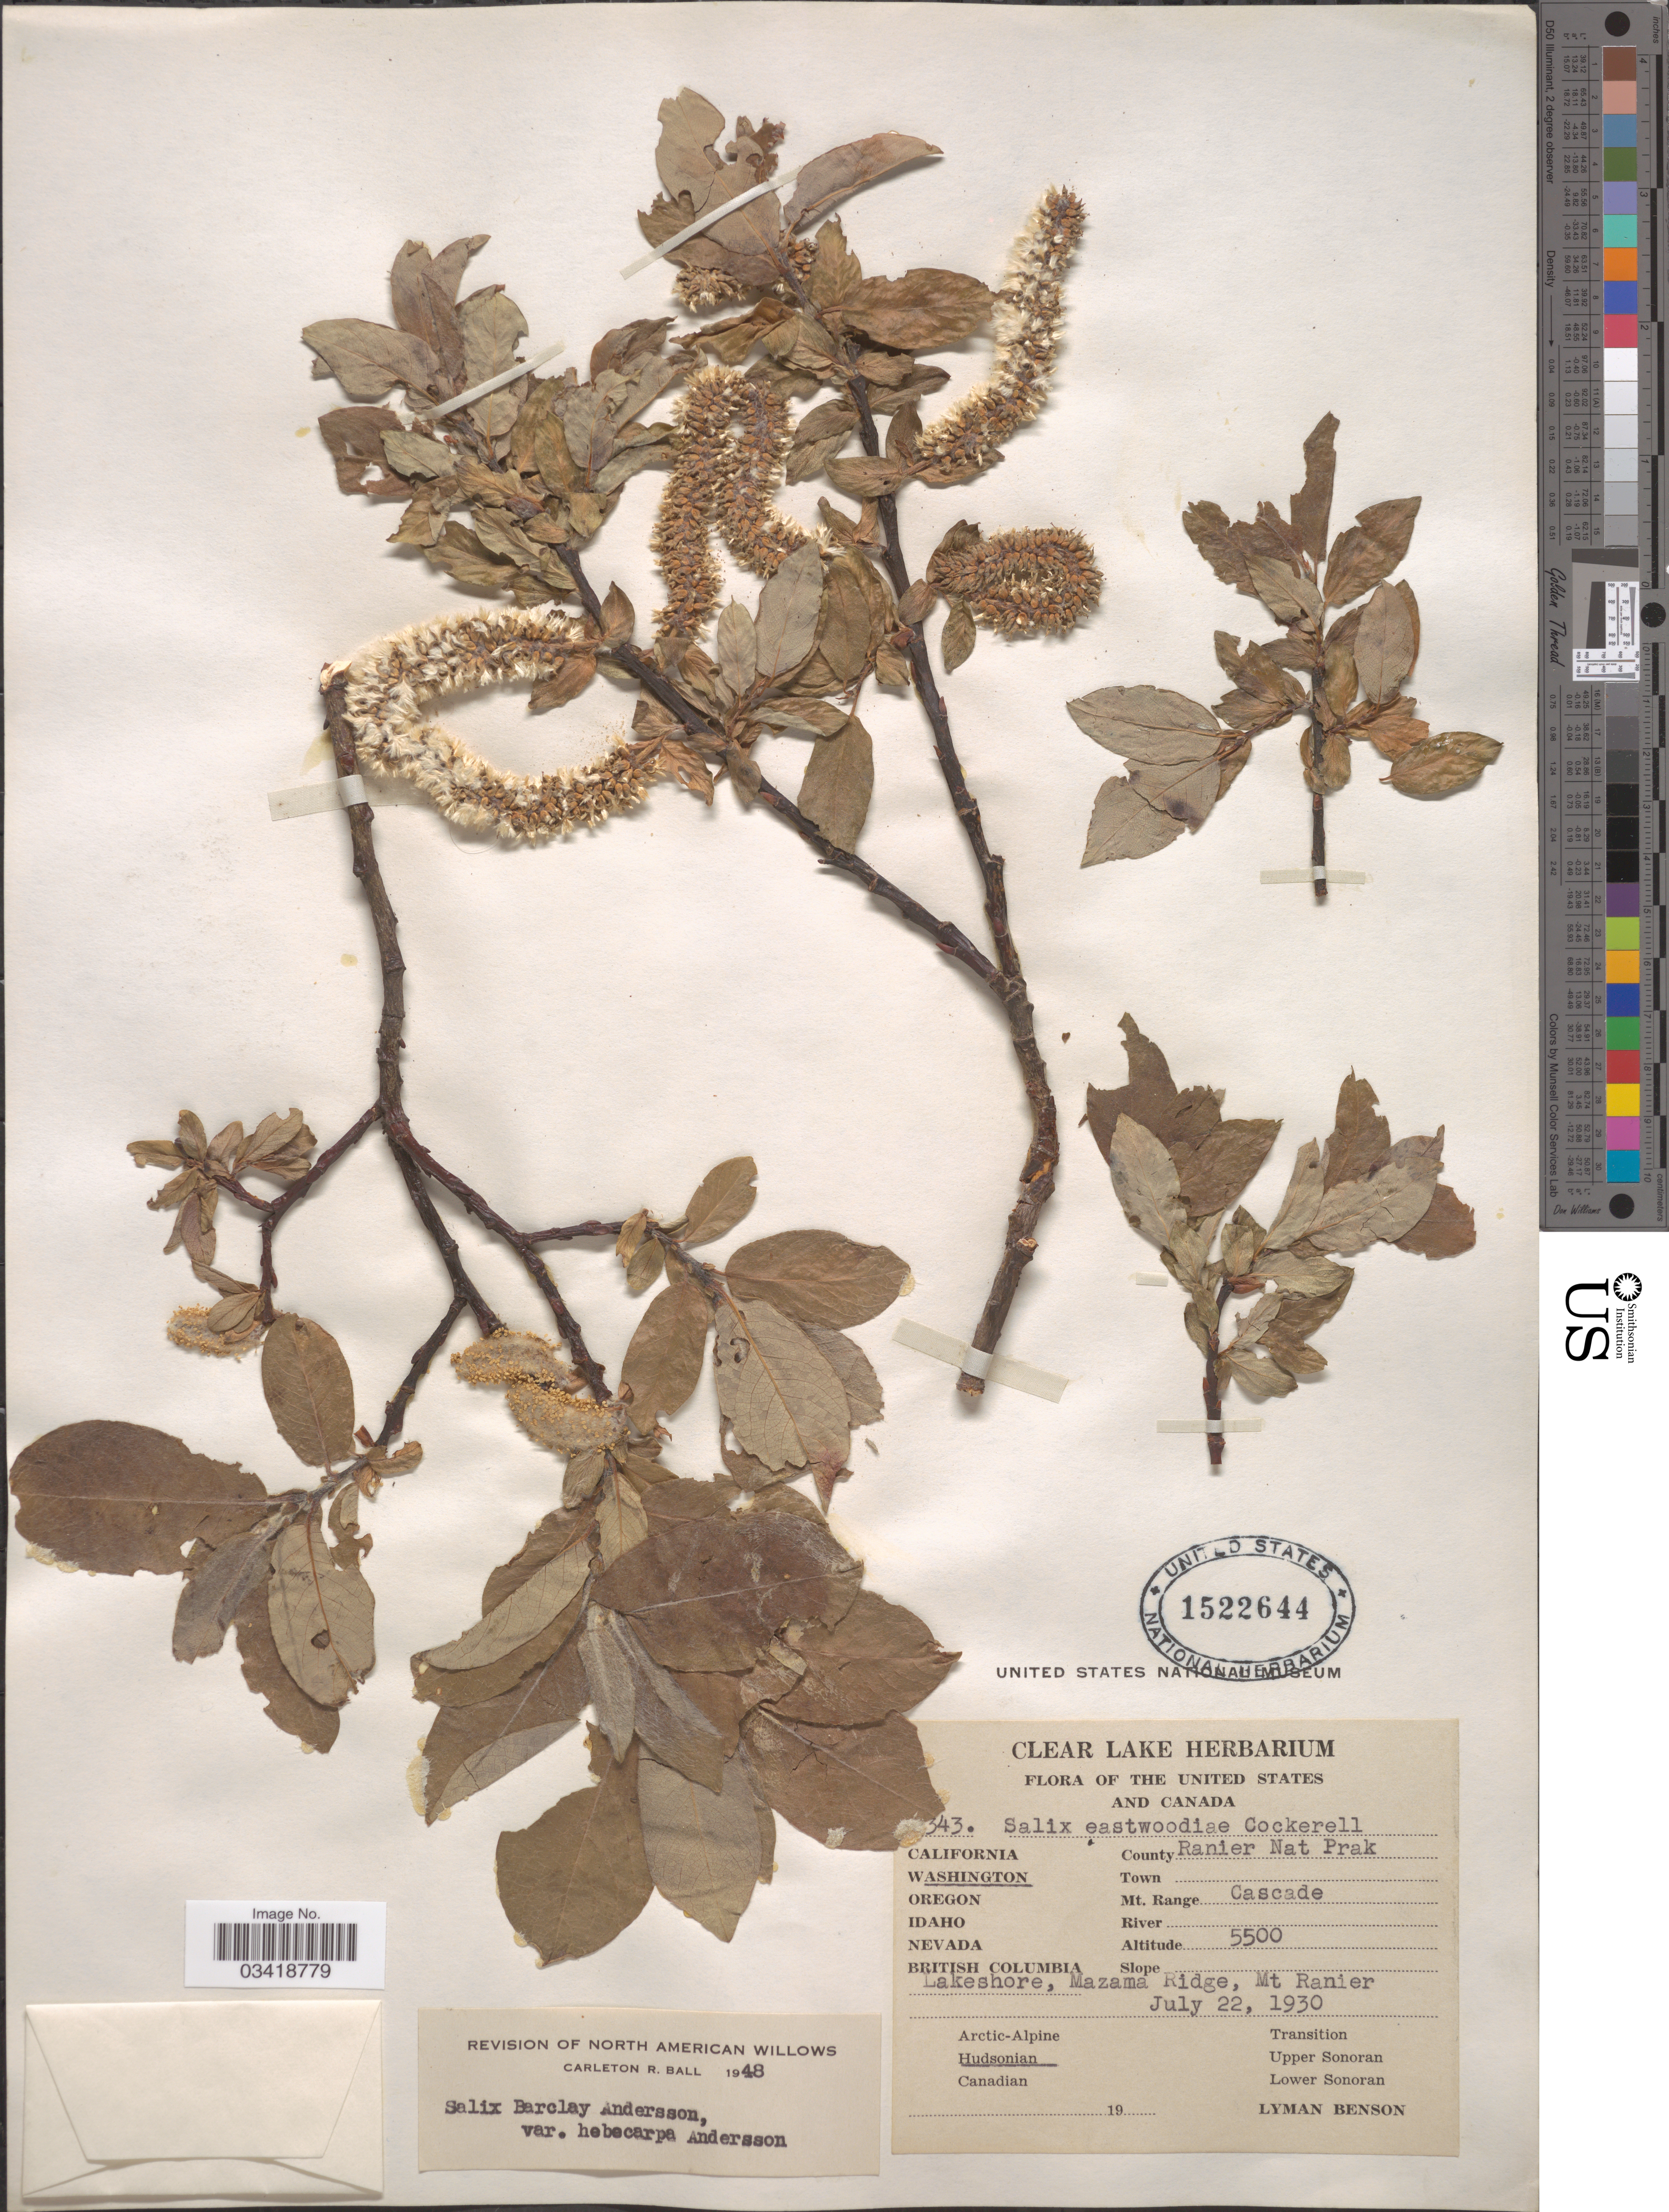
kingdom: Plantae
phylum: Tracheophyta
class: Magnoliopsida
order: Malpighiales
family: Salicaceae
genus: Salix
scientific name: Salix barclayi var. hebecarpa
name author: Andersson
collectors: L. D. Benson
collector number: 343*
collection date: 1930-07-22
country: United States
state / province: Washington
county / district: Lewis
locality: Ranier Nat Park. Mt. Range Cascade. Lakeshore, Mazama Ridge, Mt. Ranier.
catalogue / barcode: US 1522644